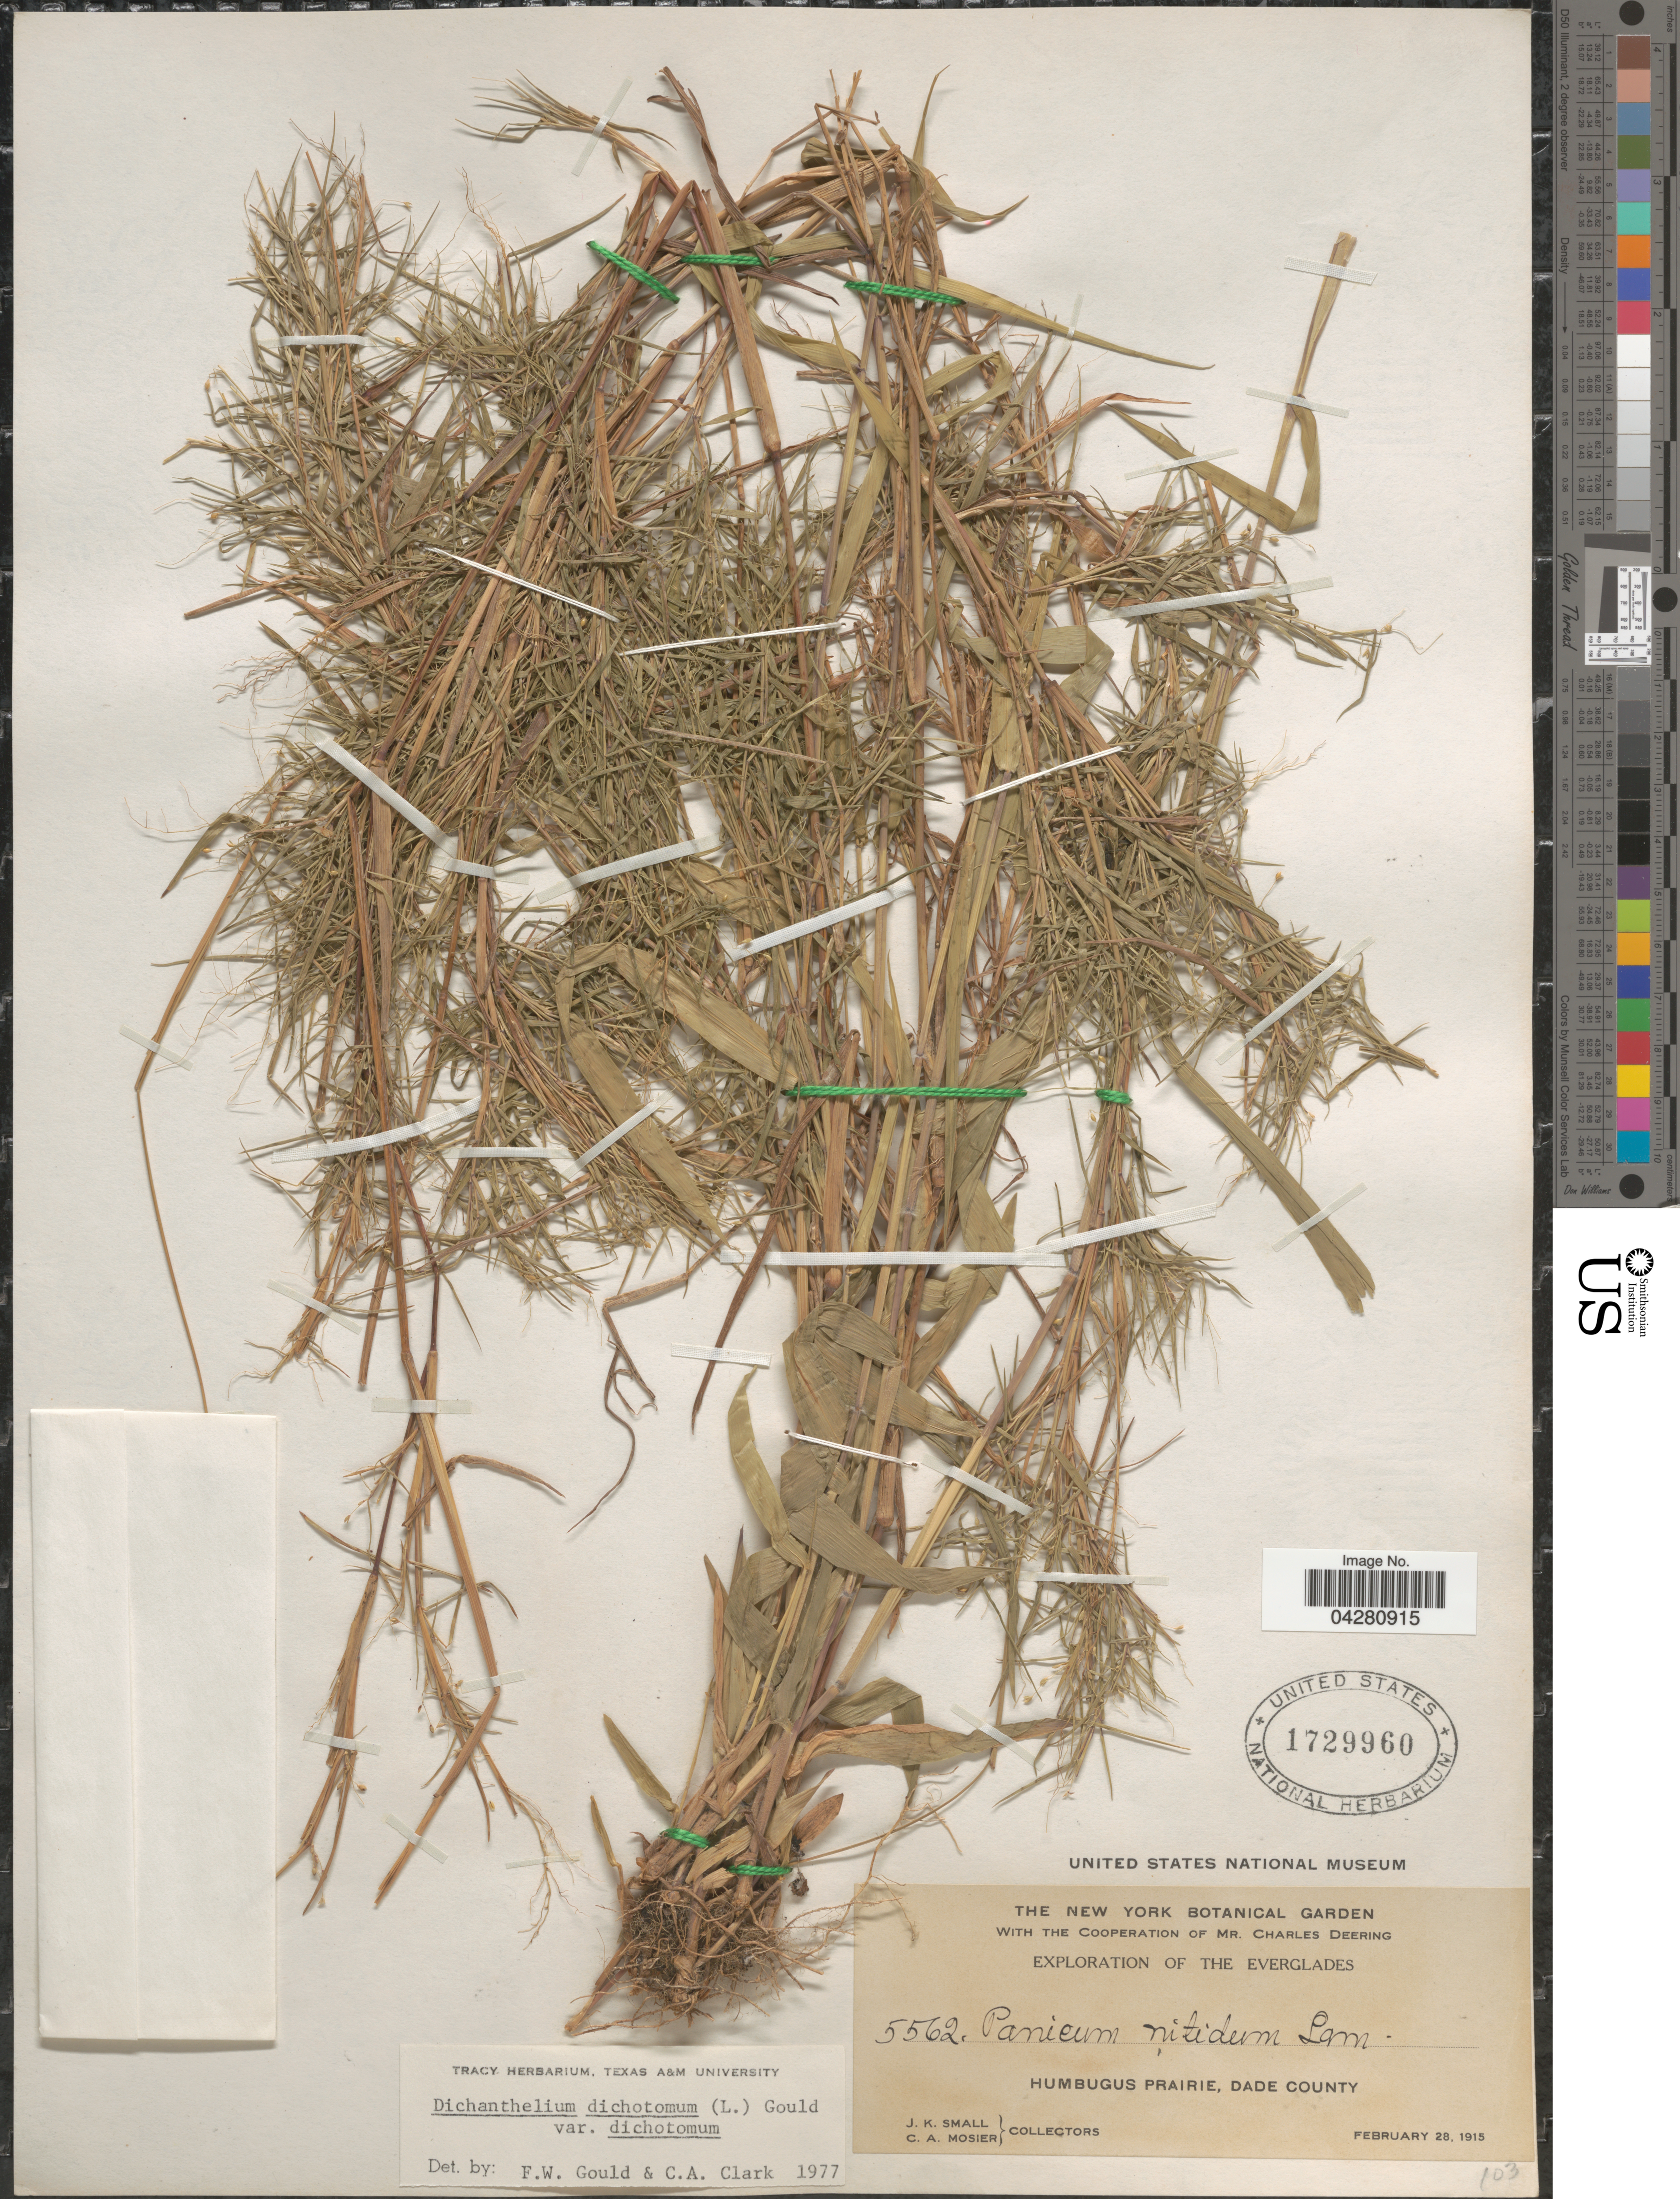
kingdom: Plantae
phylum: Tracheophyta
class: Liliopsida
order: Poales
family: Poaceae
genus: Dichanthelium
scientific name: Dichanthelium dichotomum var. dichotomum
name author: (L.) Gould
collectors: J. K. Small & C. A. Mosier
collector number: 5562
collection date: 1915-02-28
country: United States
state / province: Florida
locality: Exploration of The Everglades. Humbugus Prairie, Dade County.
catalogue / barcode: US 1729960